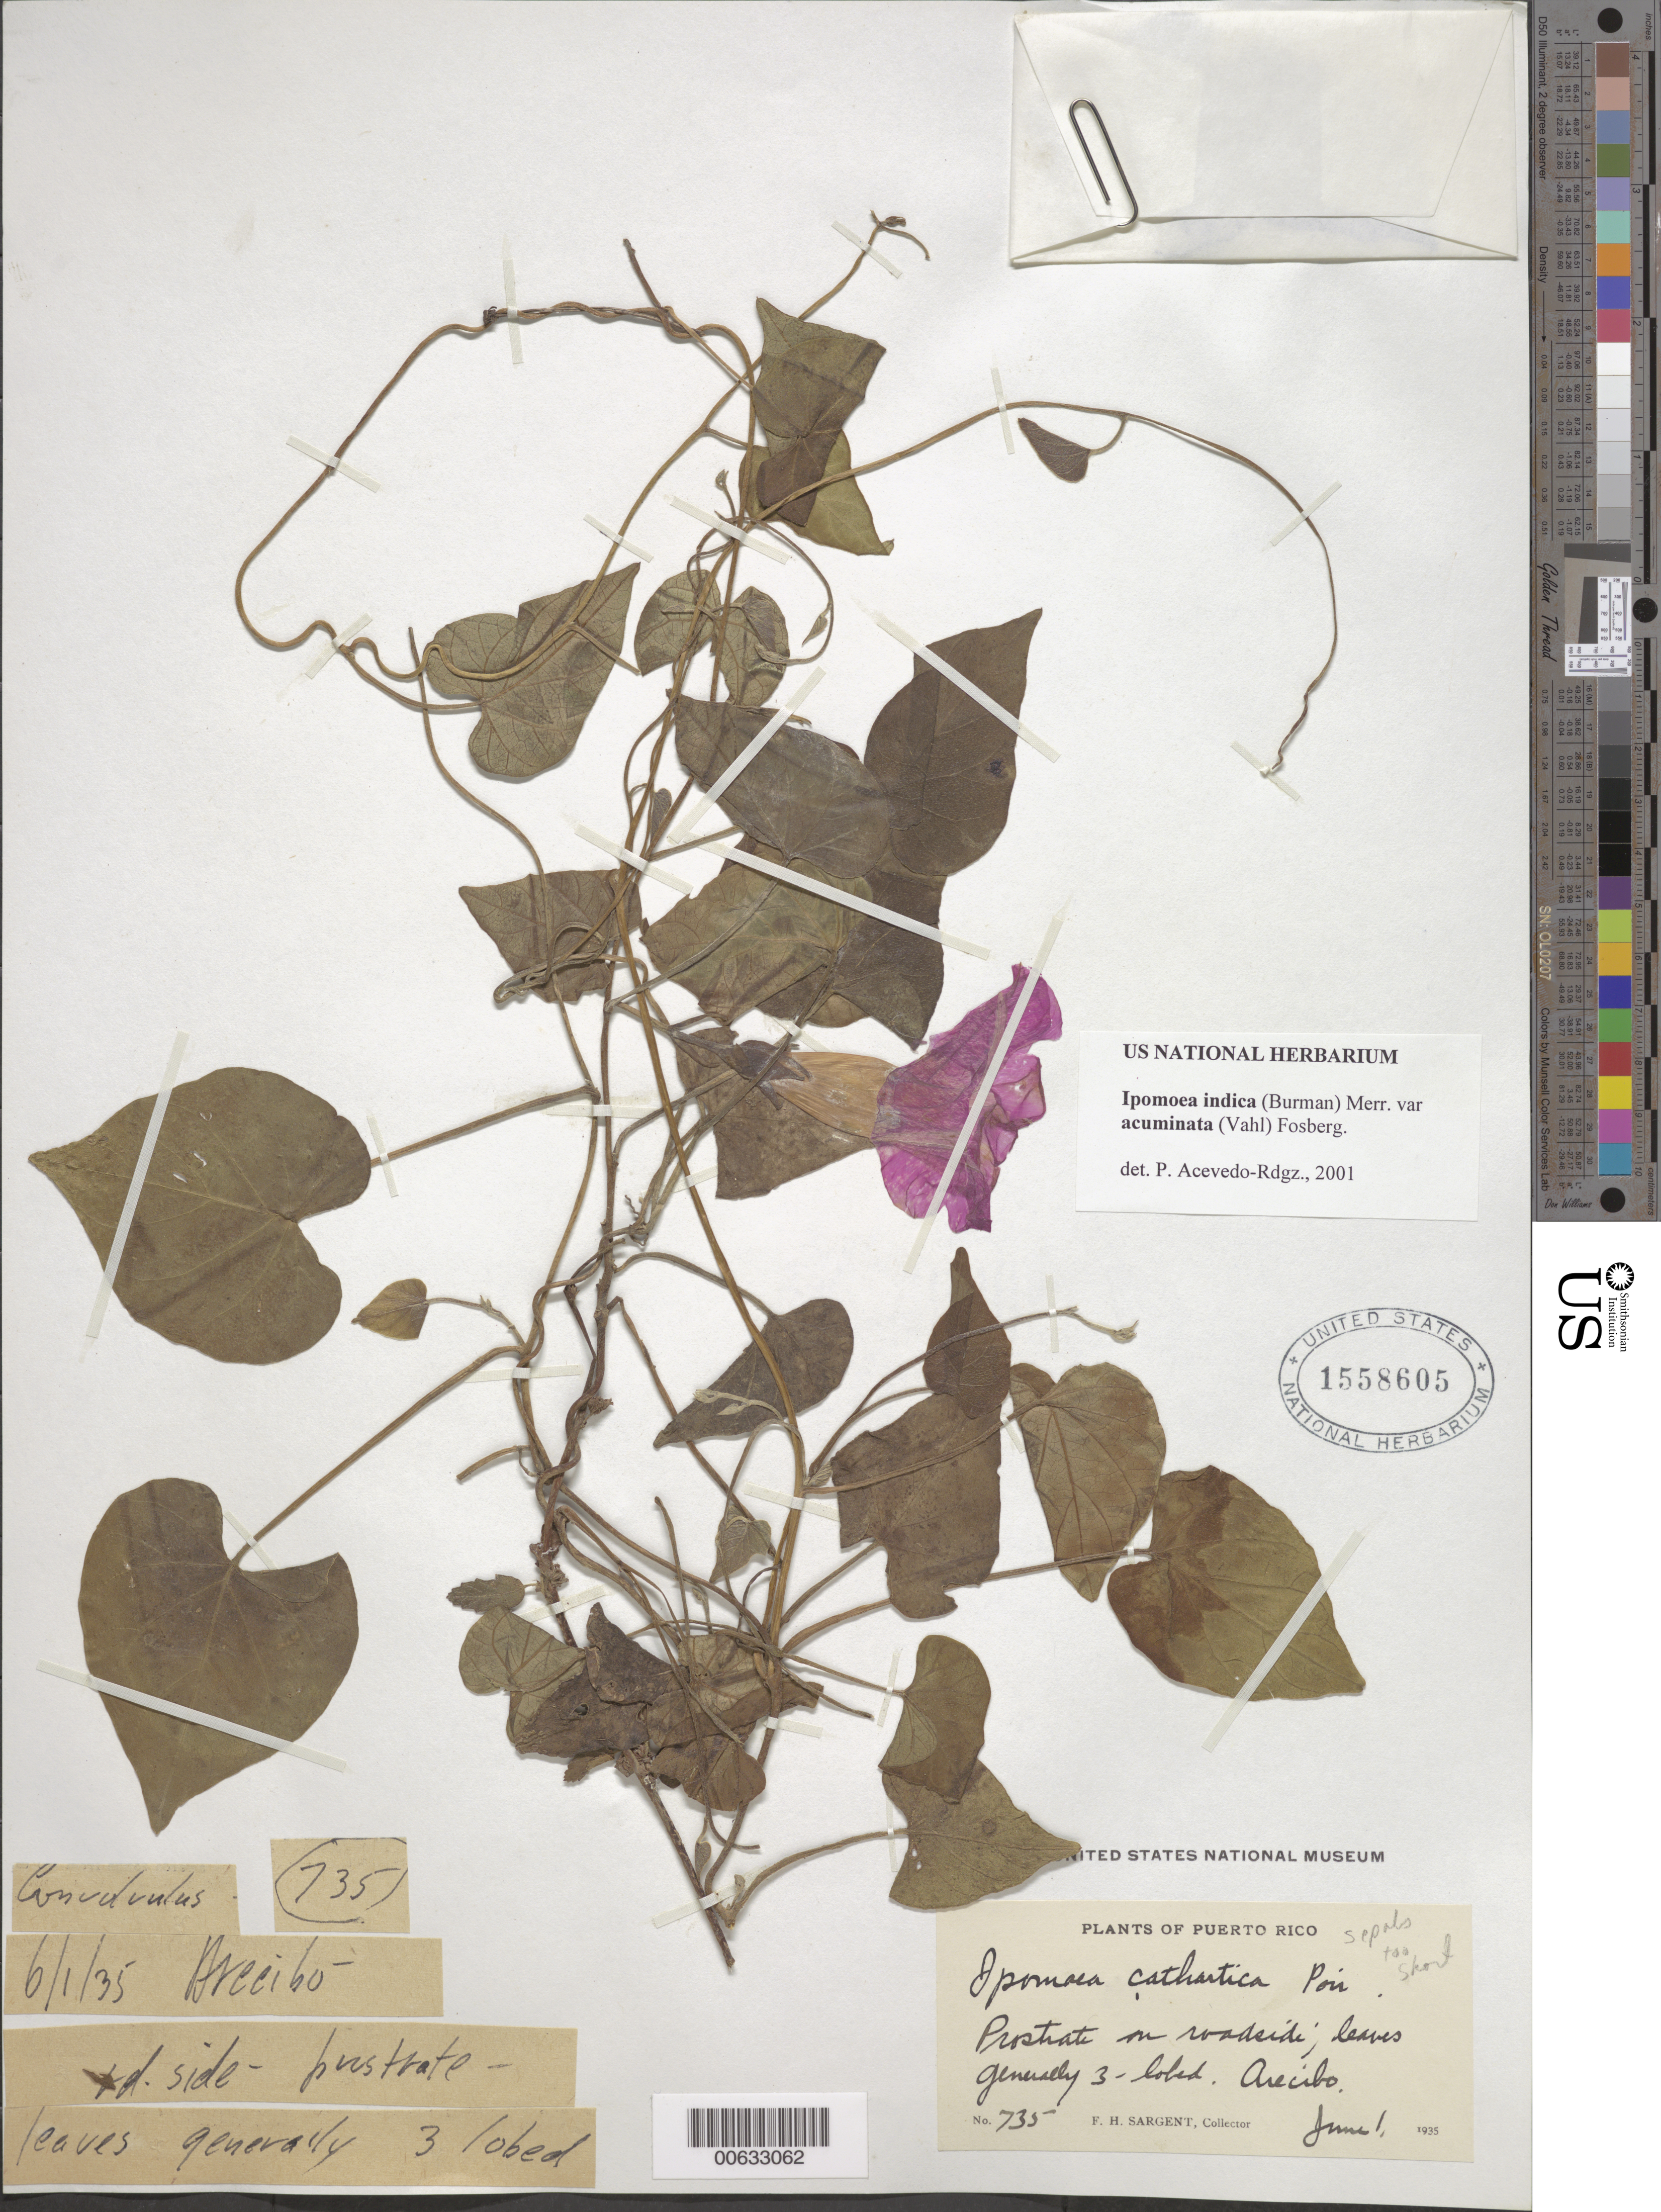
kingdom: Plantae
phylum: Tracheophyta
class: Magnoliopsida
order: Solanales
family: Convolvulaceae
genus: Ipomoea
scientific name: Ipomoea indica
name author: (Burm.) Merr.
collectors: F. H. Sargent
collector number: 735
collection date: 1935-06-01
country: Puerto Rico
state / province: Arecibo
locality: Prostrate on roadside, Arecibo.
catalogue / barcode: US 1558605